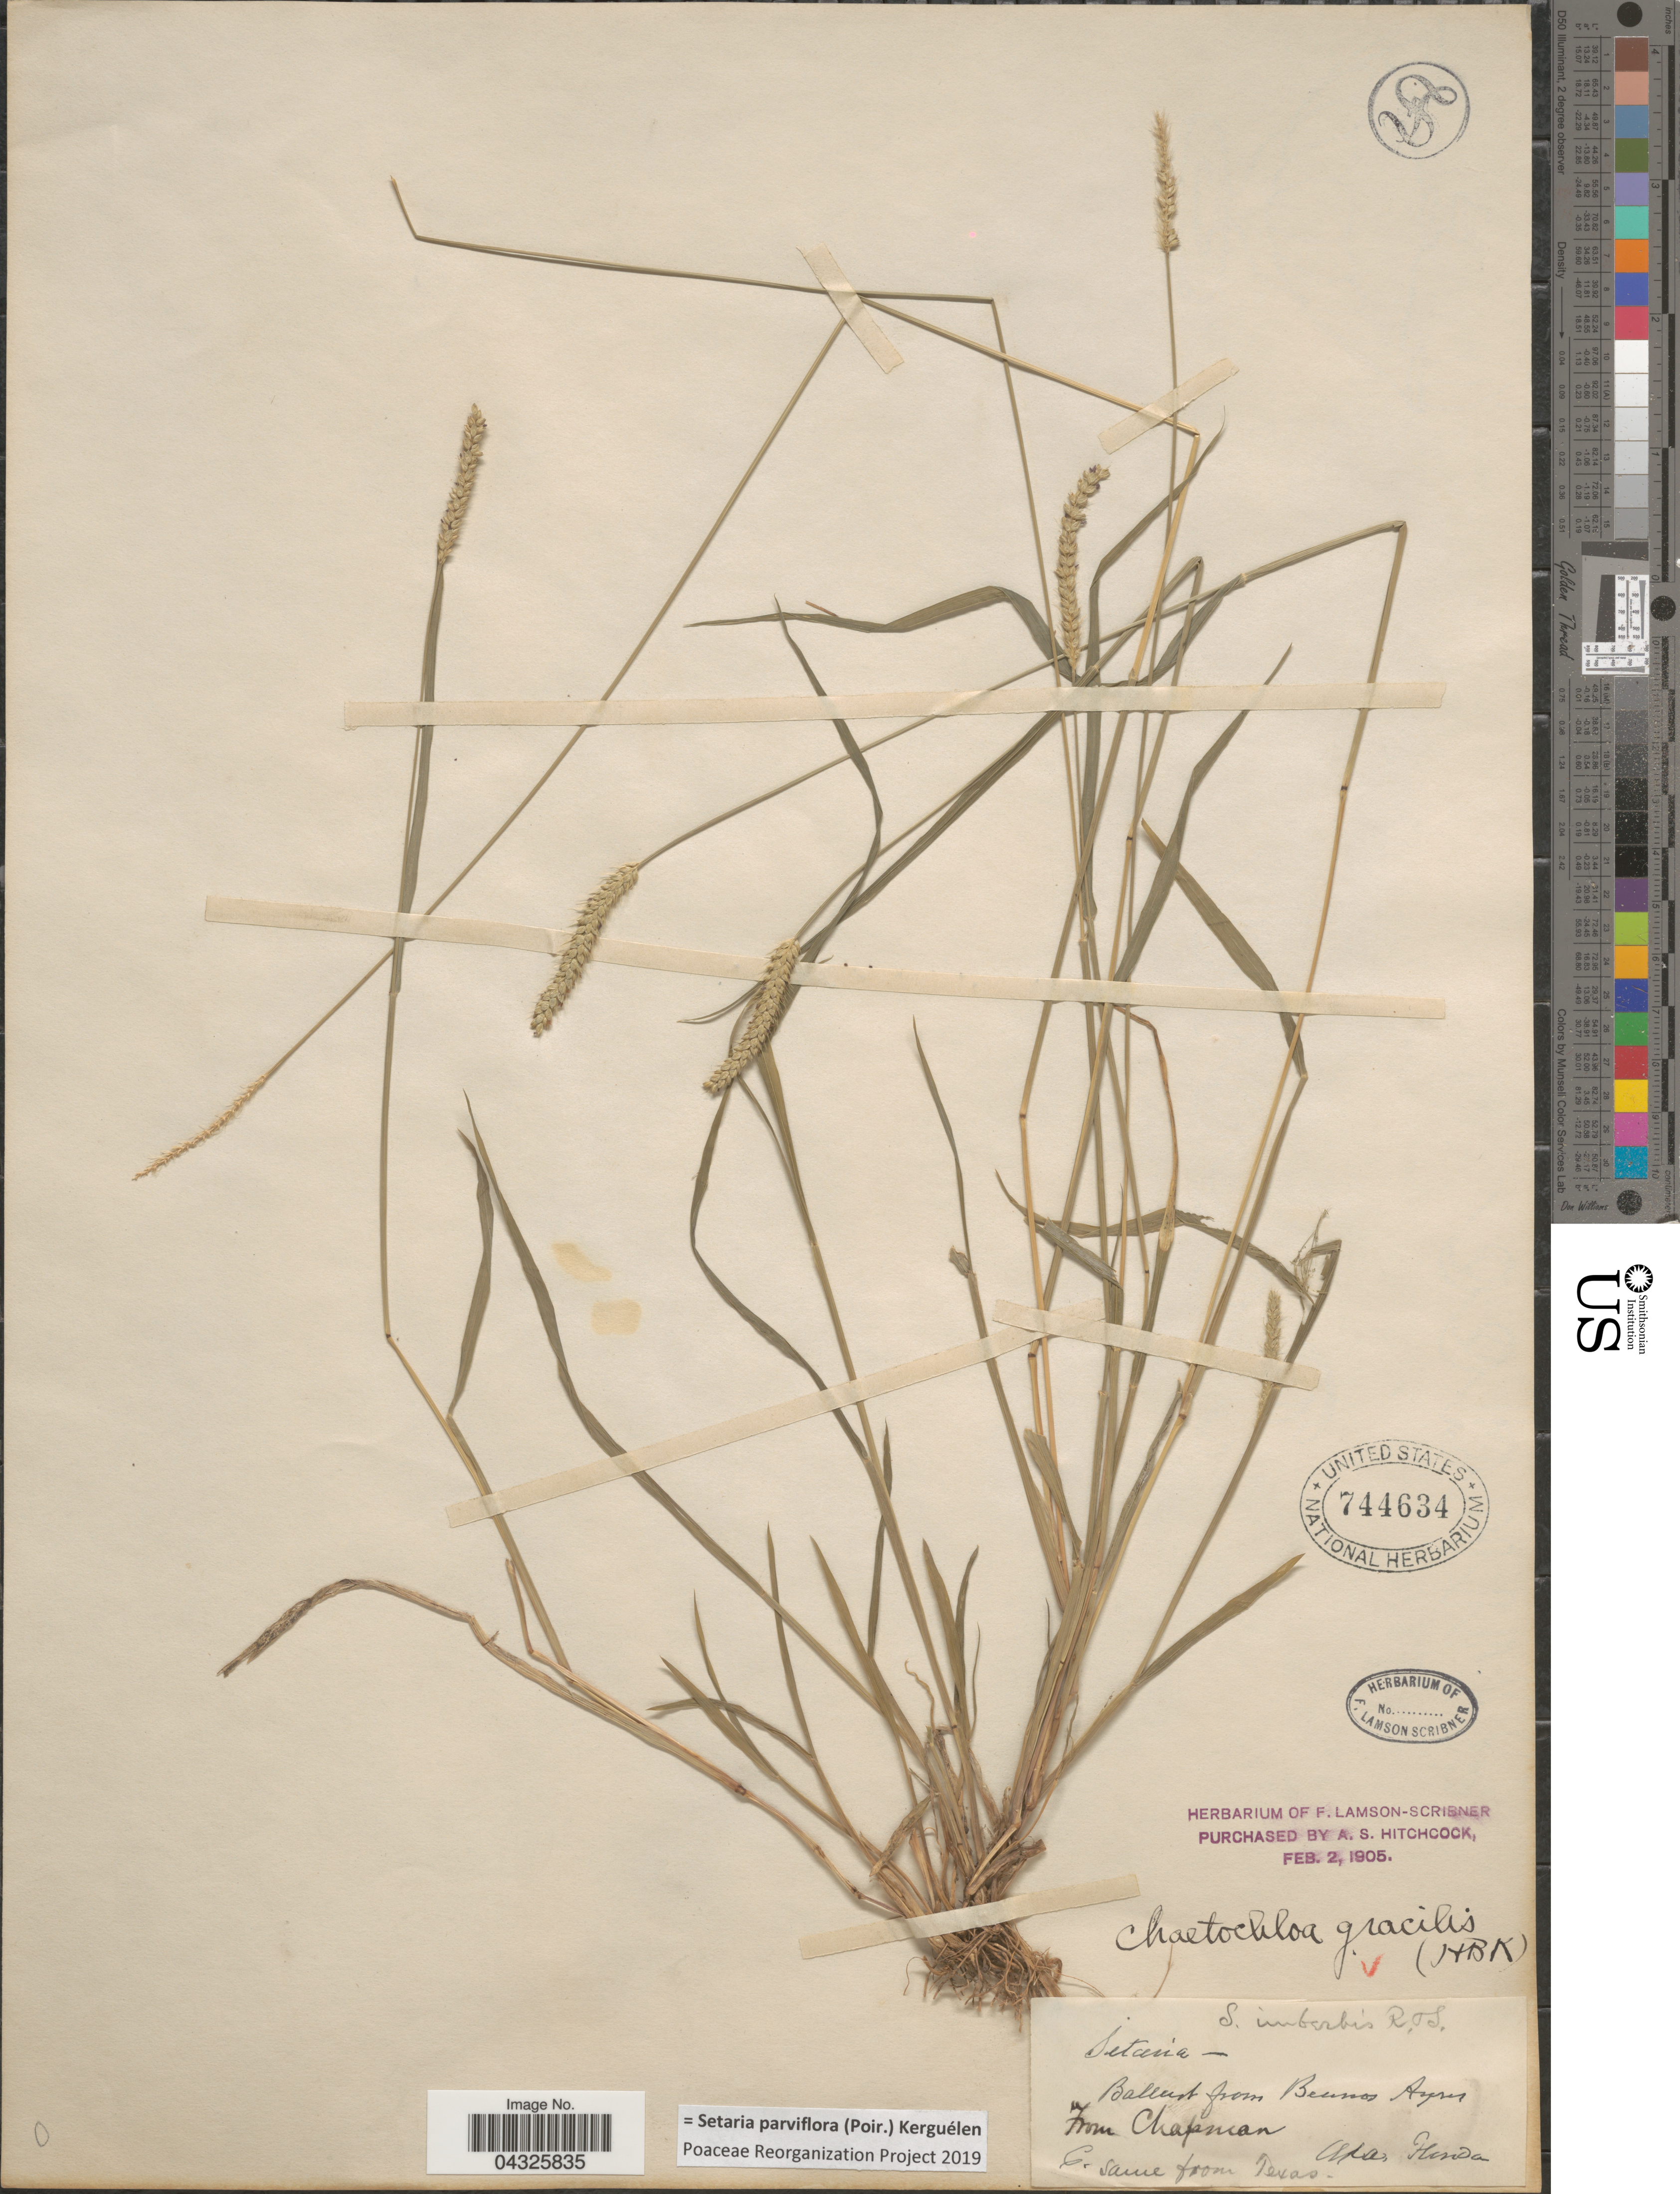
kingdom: Plantae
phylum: Tracheophyta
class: Liliopsida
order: Poales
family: Poaceae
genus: Setaria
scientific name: Setaria parviflora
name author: (Poir.) Kerguélen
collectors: A. Chapman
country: United States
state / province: Florida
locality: Buenos Ayres. Alta.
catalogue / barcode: US 744634